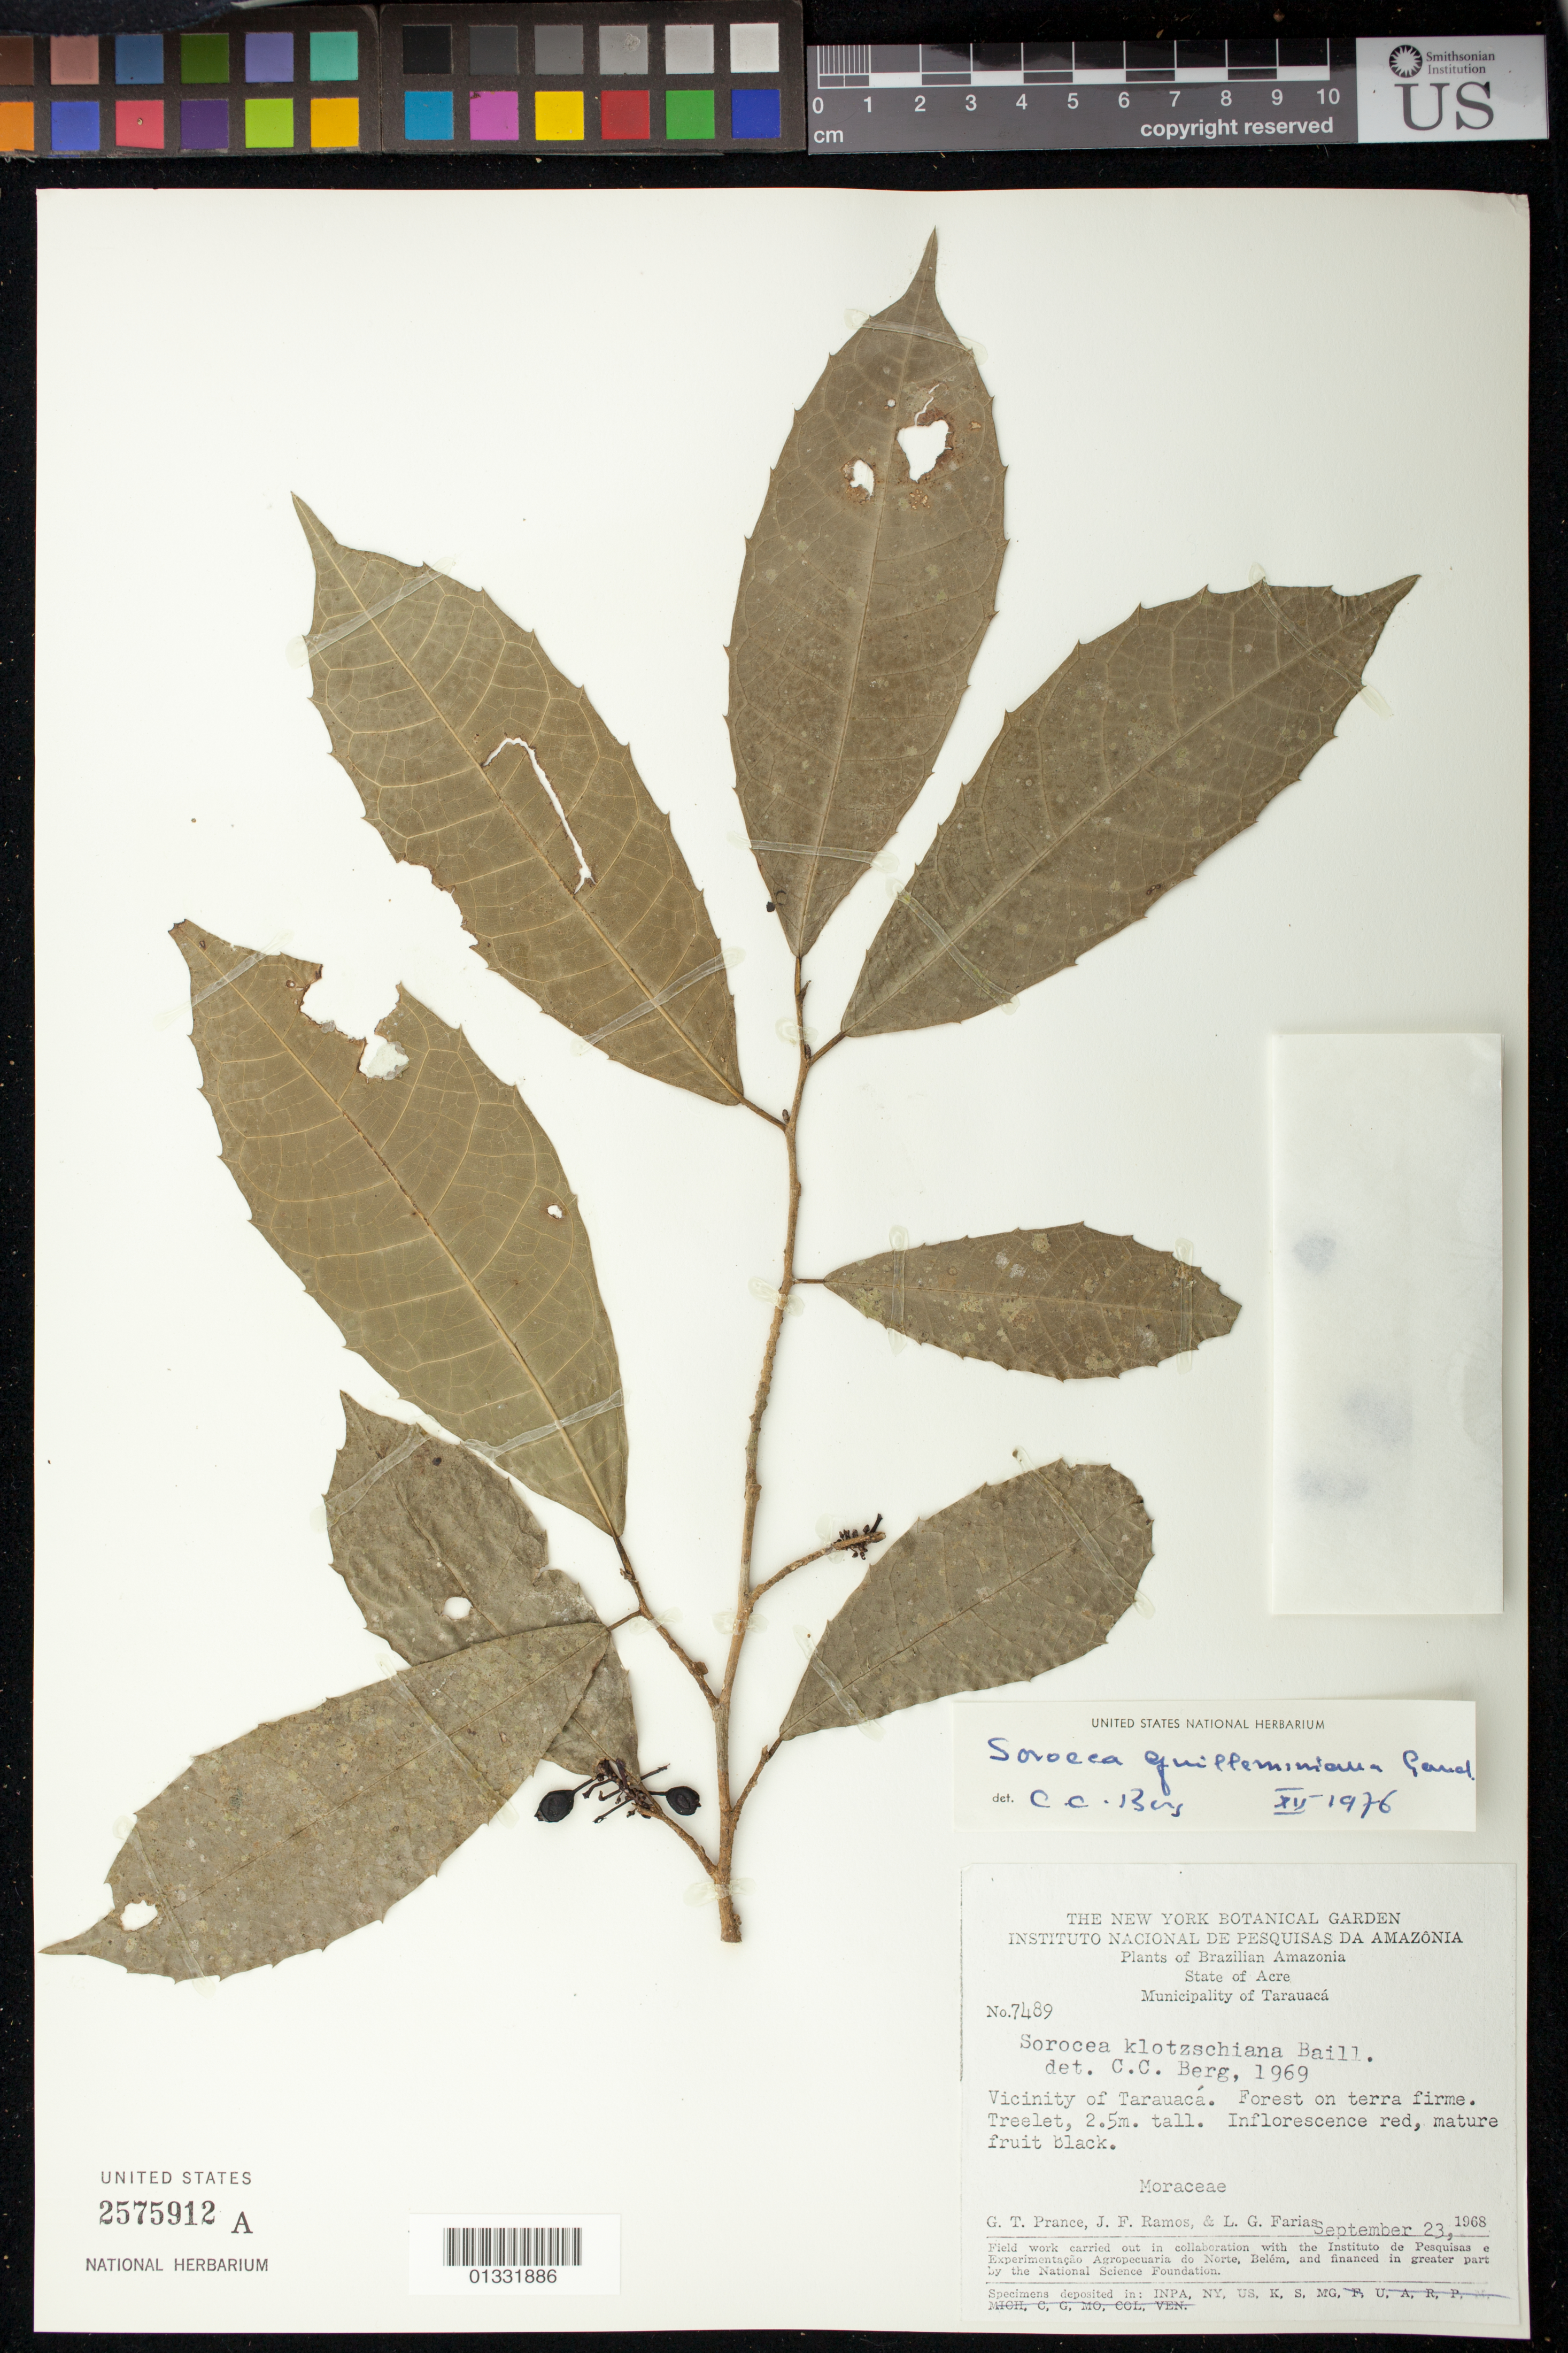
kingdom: Plantae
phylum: Tracheophyta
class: Magnoliopsida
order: Rosales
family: Moraceae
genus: Sorocea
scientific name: Sorocea guilleminiana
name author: Gaudich.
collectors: G. T. Prance, J. F. Ramos & L. G. Farias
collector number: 7489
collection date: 1968-09-23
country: Brazil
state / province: Acre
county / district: Tarauacá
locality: Vicinity of tarauacá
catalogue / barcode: US 2575912A